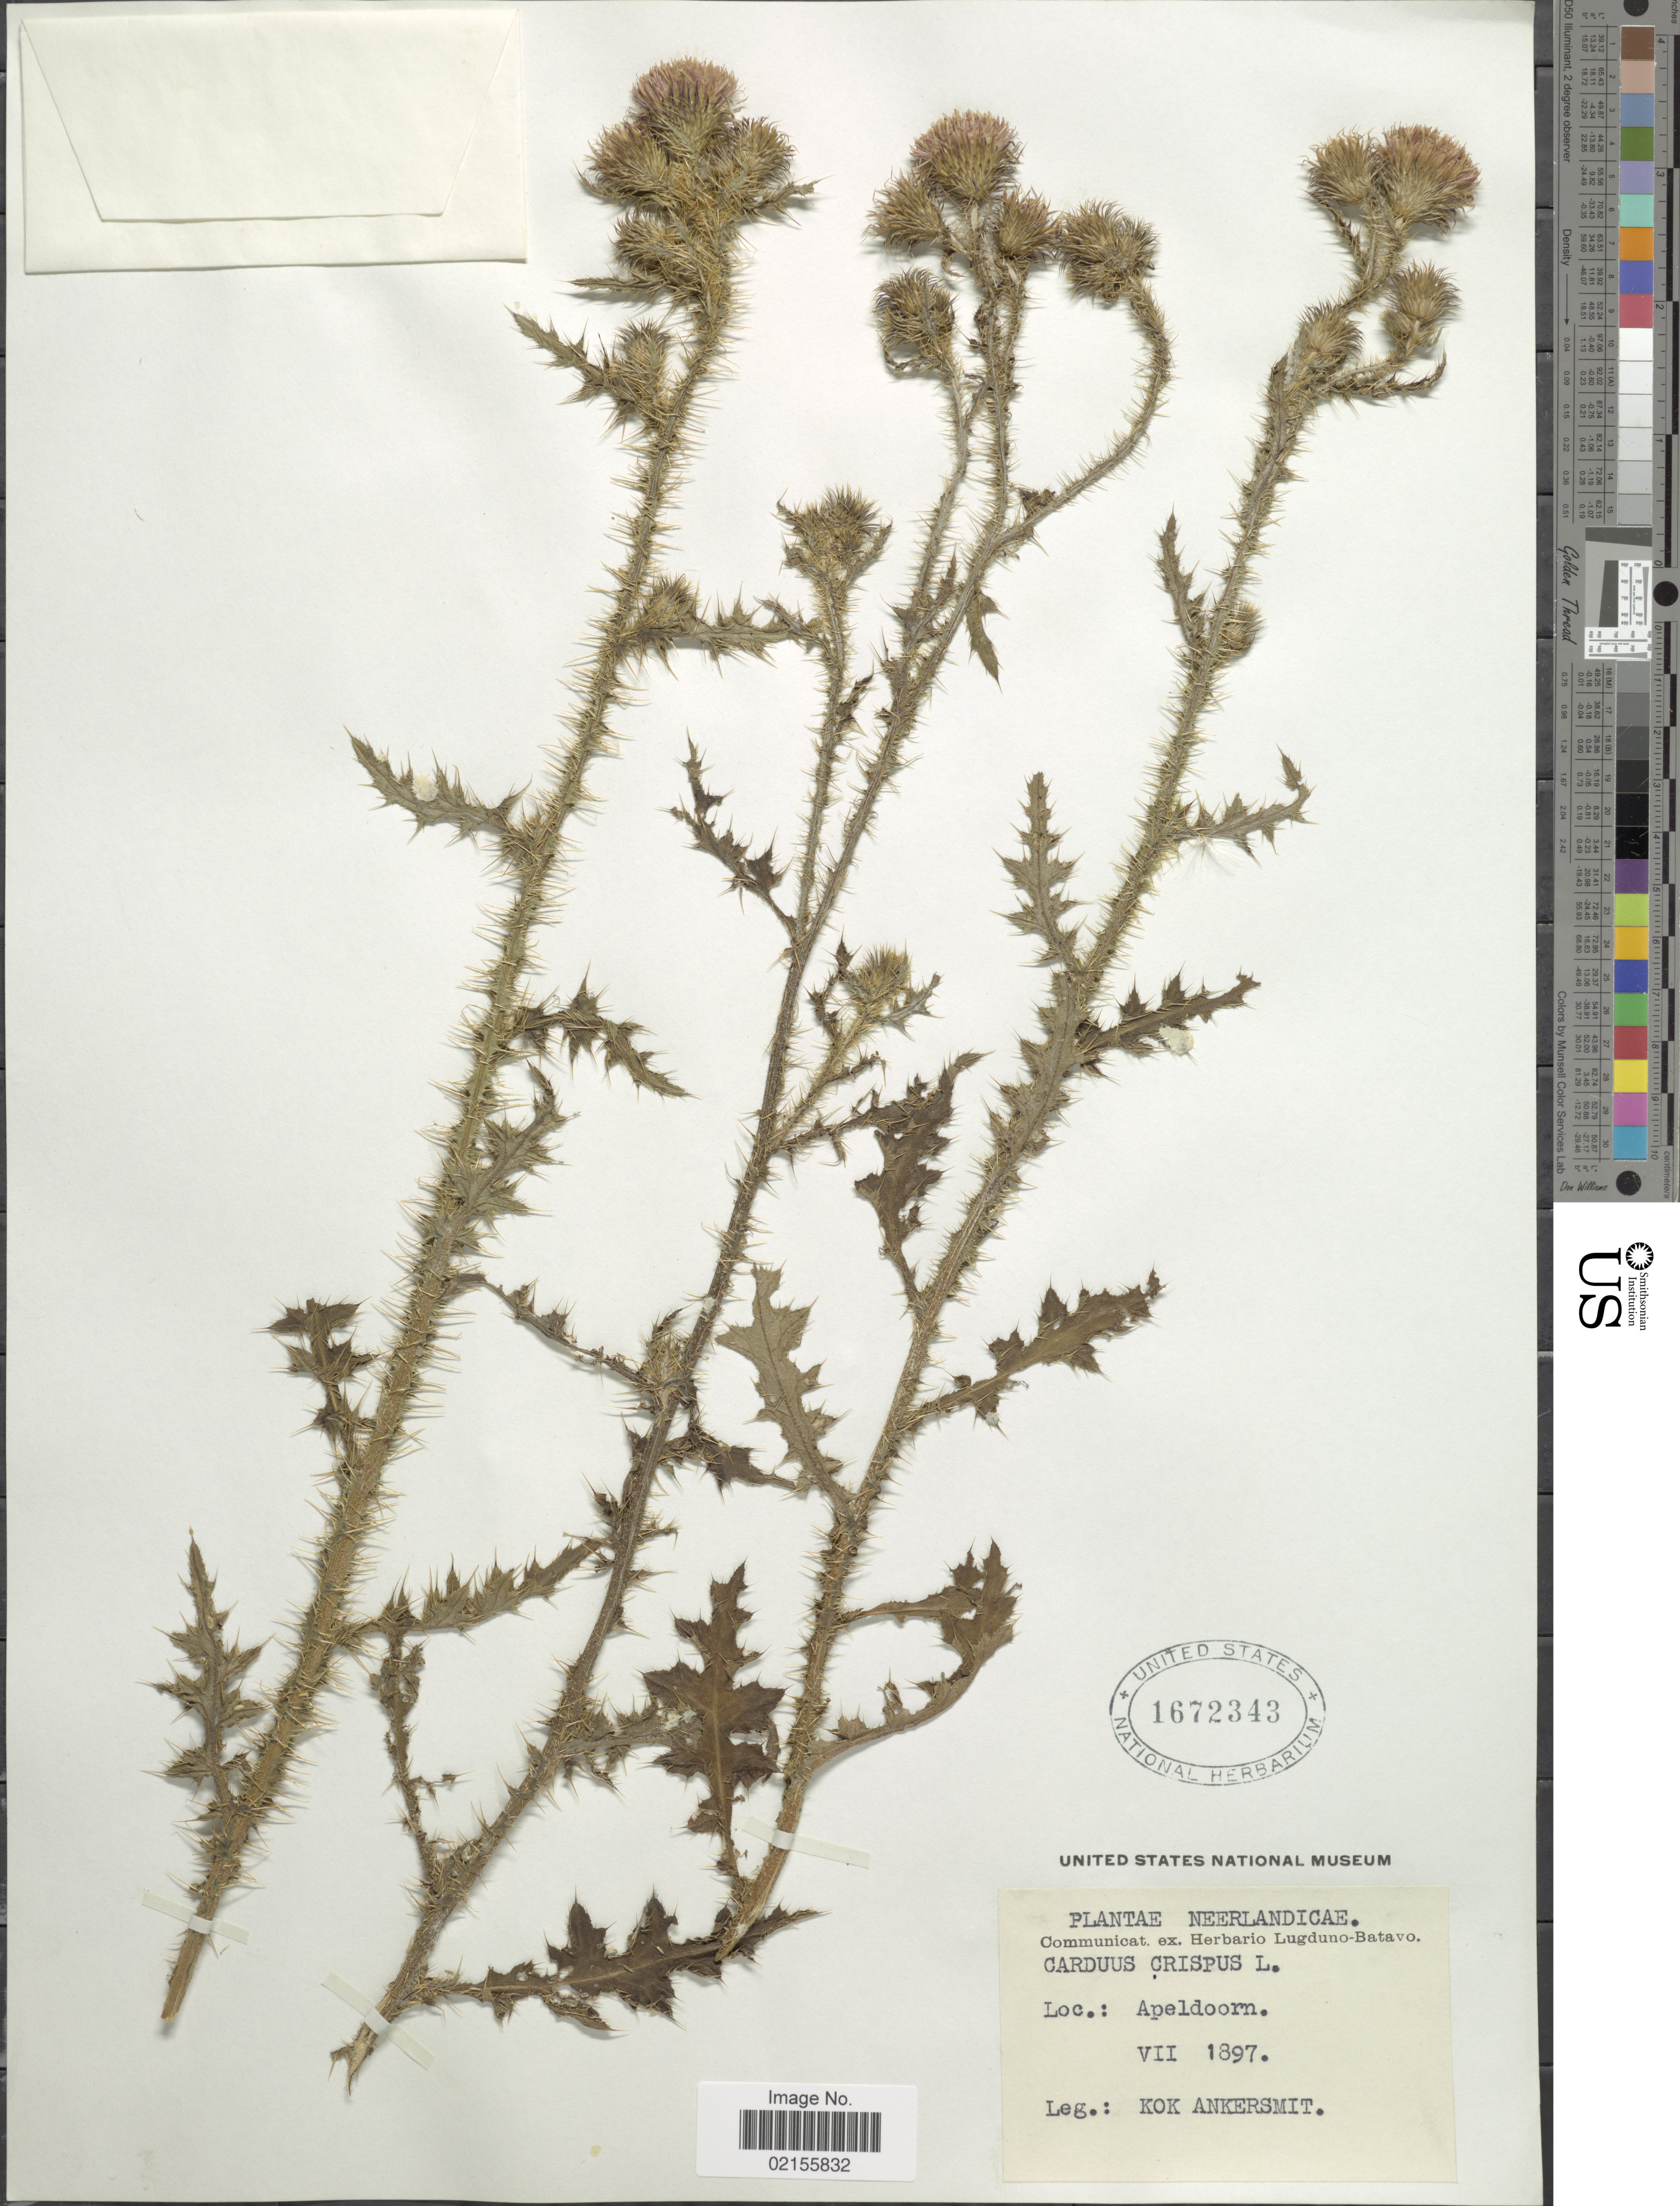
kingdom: Plantae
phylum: Tracheophyta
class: Magnoliopsida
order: Asterales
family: Asteraceae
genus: Carduus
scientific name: Carduus crispus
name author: L.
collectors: Kok Ankersmit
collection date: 1897-07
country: Netherlands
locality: Apeldoorn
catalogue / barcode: US 1672343